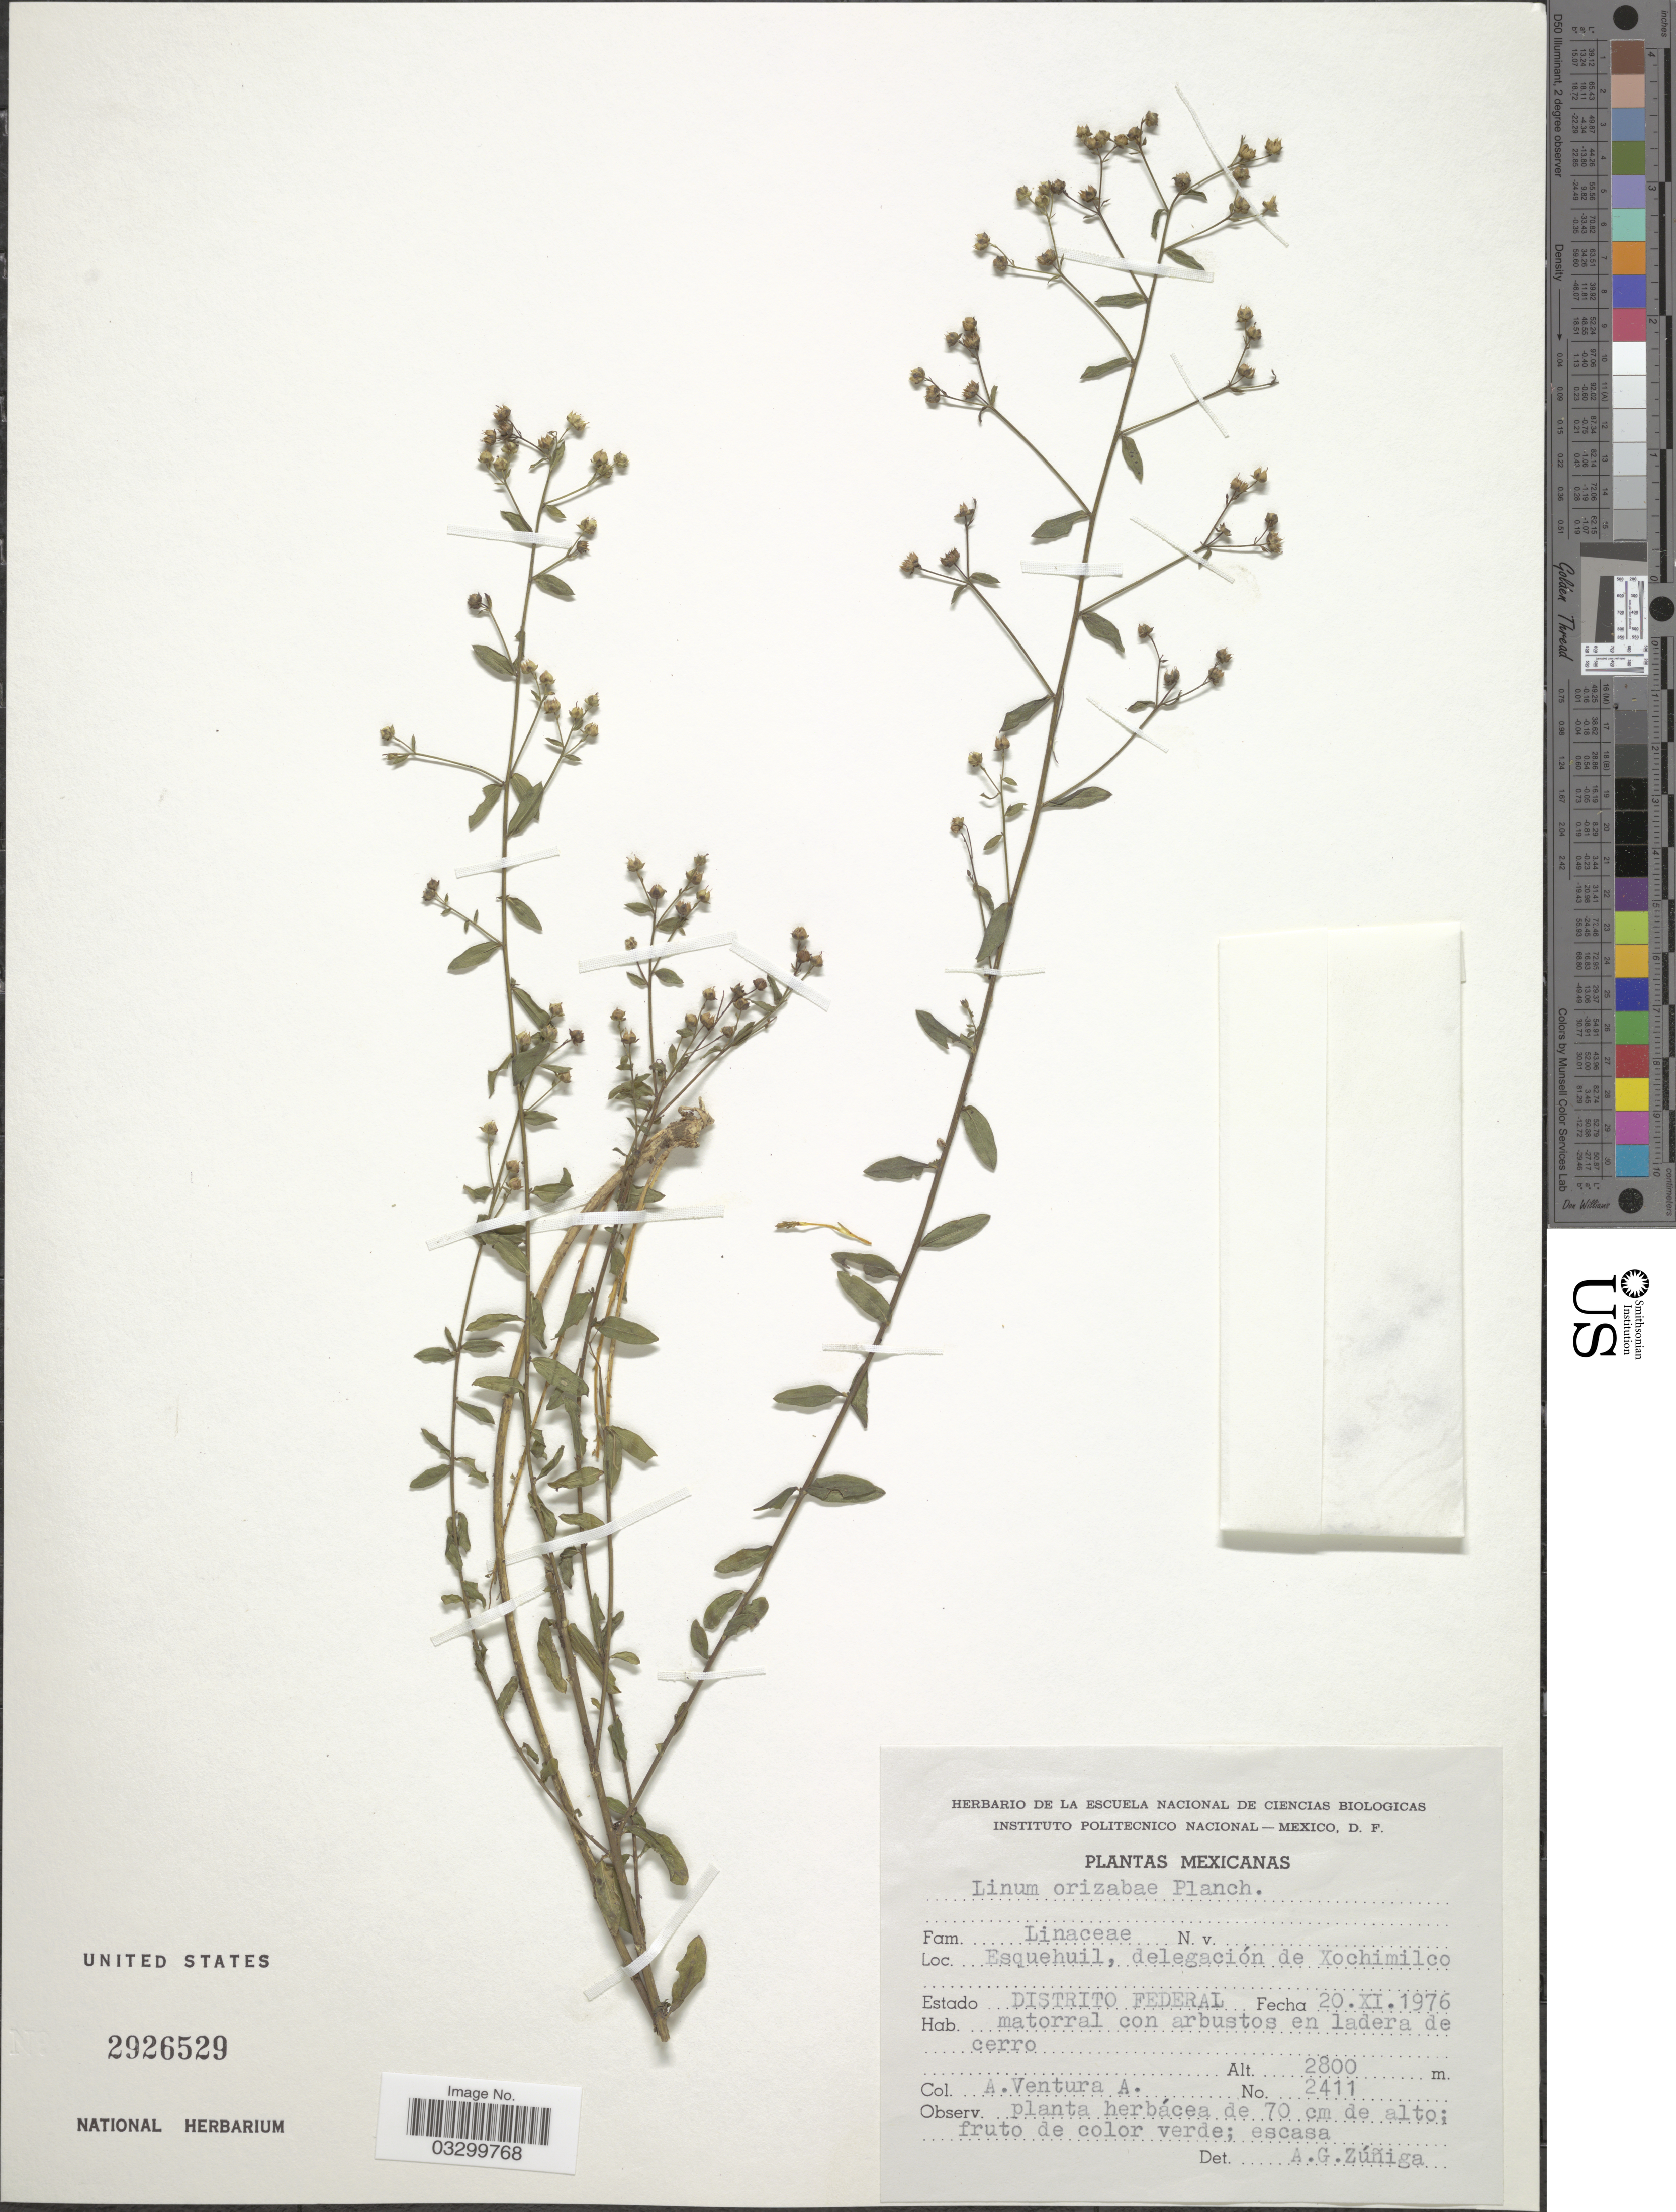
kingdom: Plantae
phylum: Tracheophyta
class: Magnoliopsida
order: Malpighiales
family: Linaceae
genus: Linum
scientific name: Linum orizabae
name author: Planch.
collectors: A. Ventura A.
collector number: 2411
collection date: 1976-11-20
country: Mexico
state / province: Distrito Federal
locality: Esquehuil, delegación de Xochimilco.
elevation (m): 2800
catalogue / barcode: US 2926529